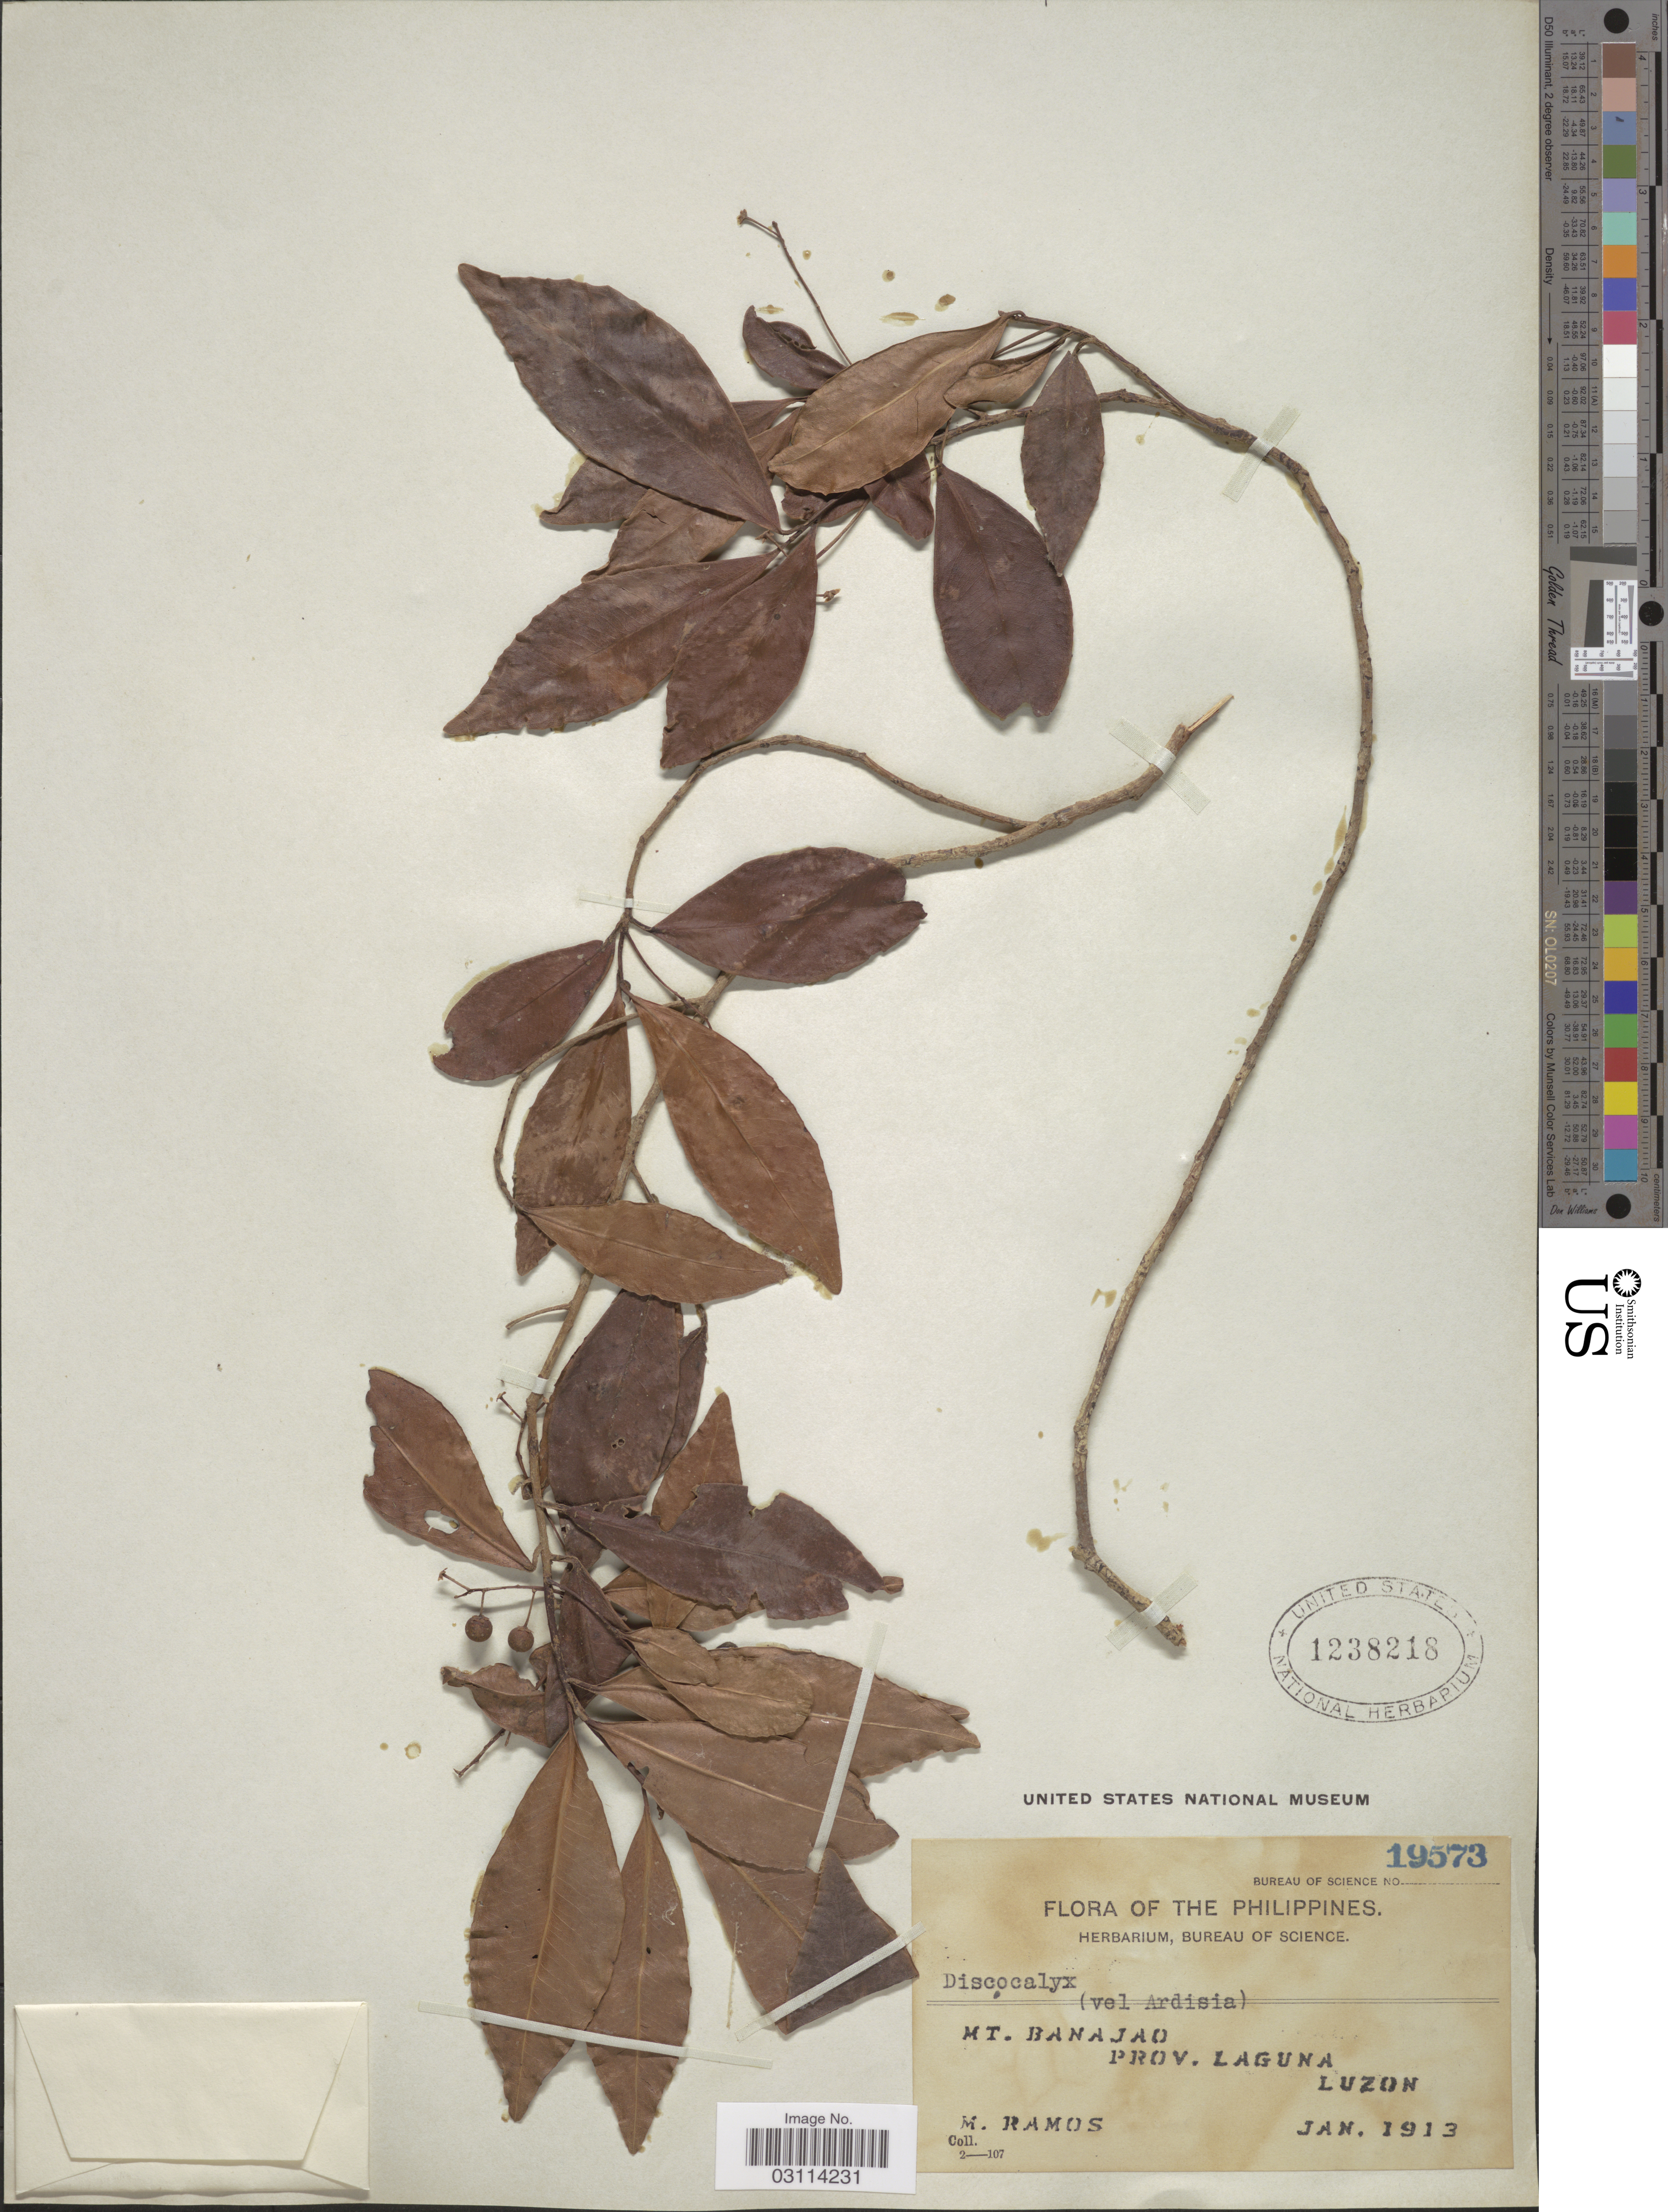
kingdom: Plantae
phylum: Tracheophyta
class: Magnoliopsida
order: Ericales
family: Primulaceae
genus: Discocalyx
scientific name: Discocalyx sp.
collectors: M. Ramos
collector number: Bureau of Science 19573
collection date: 1913-01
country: Philippines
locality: Mt. Banajao, Prov. Laguna, Luzon.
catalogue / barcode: US 1238218